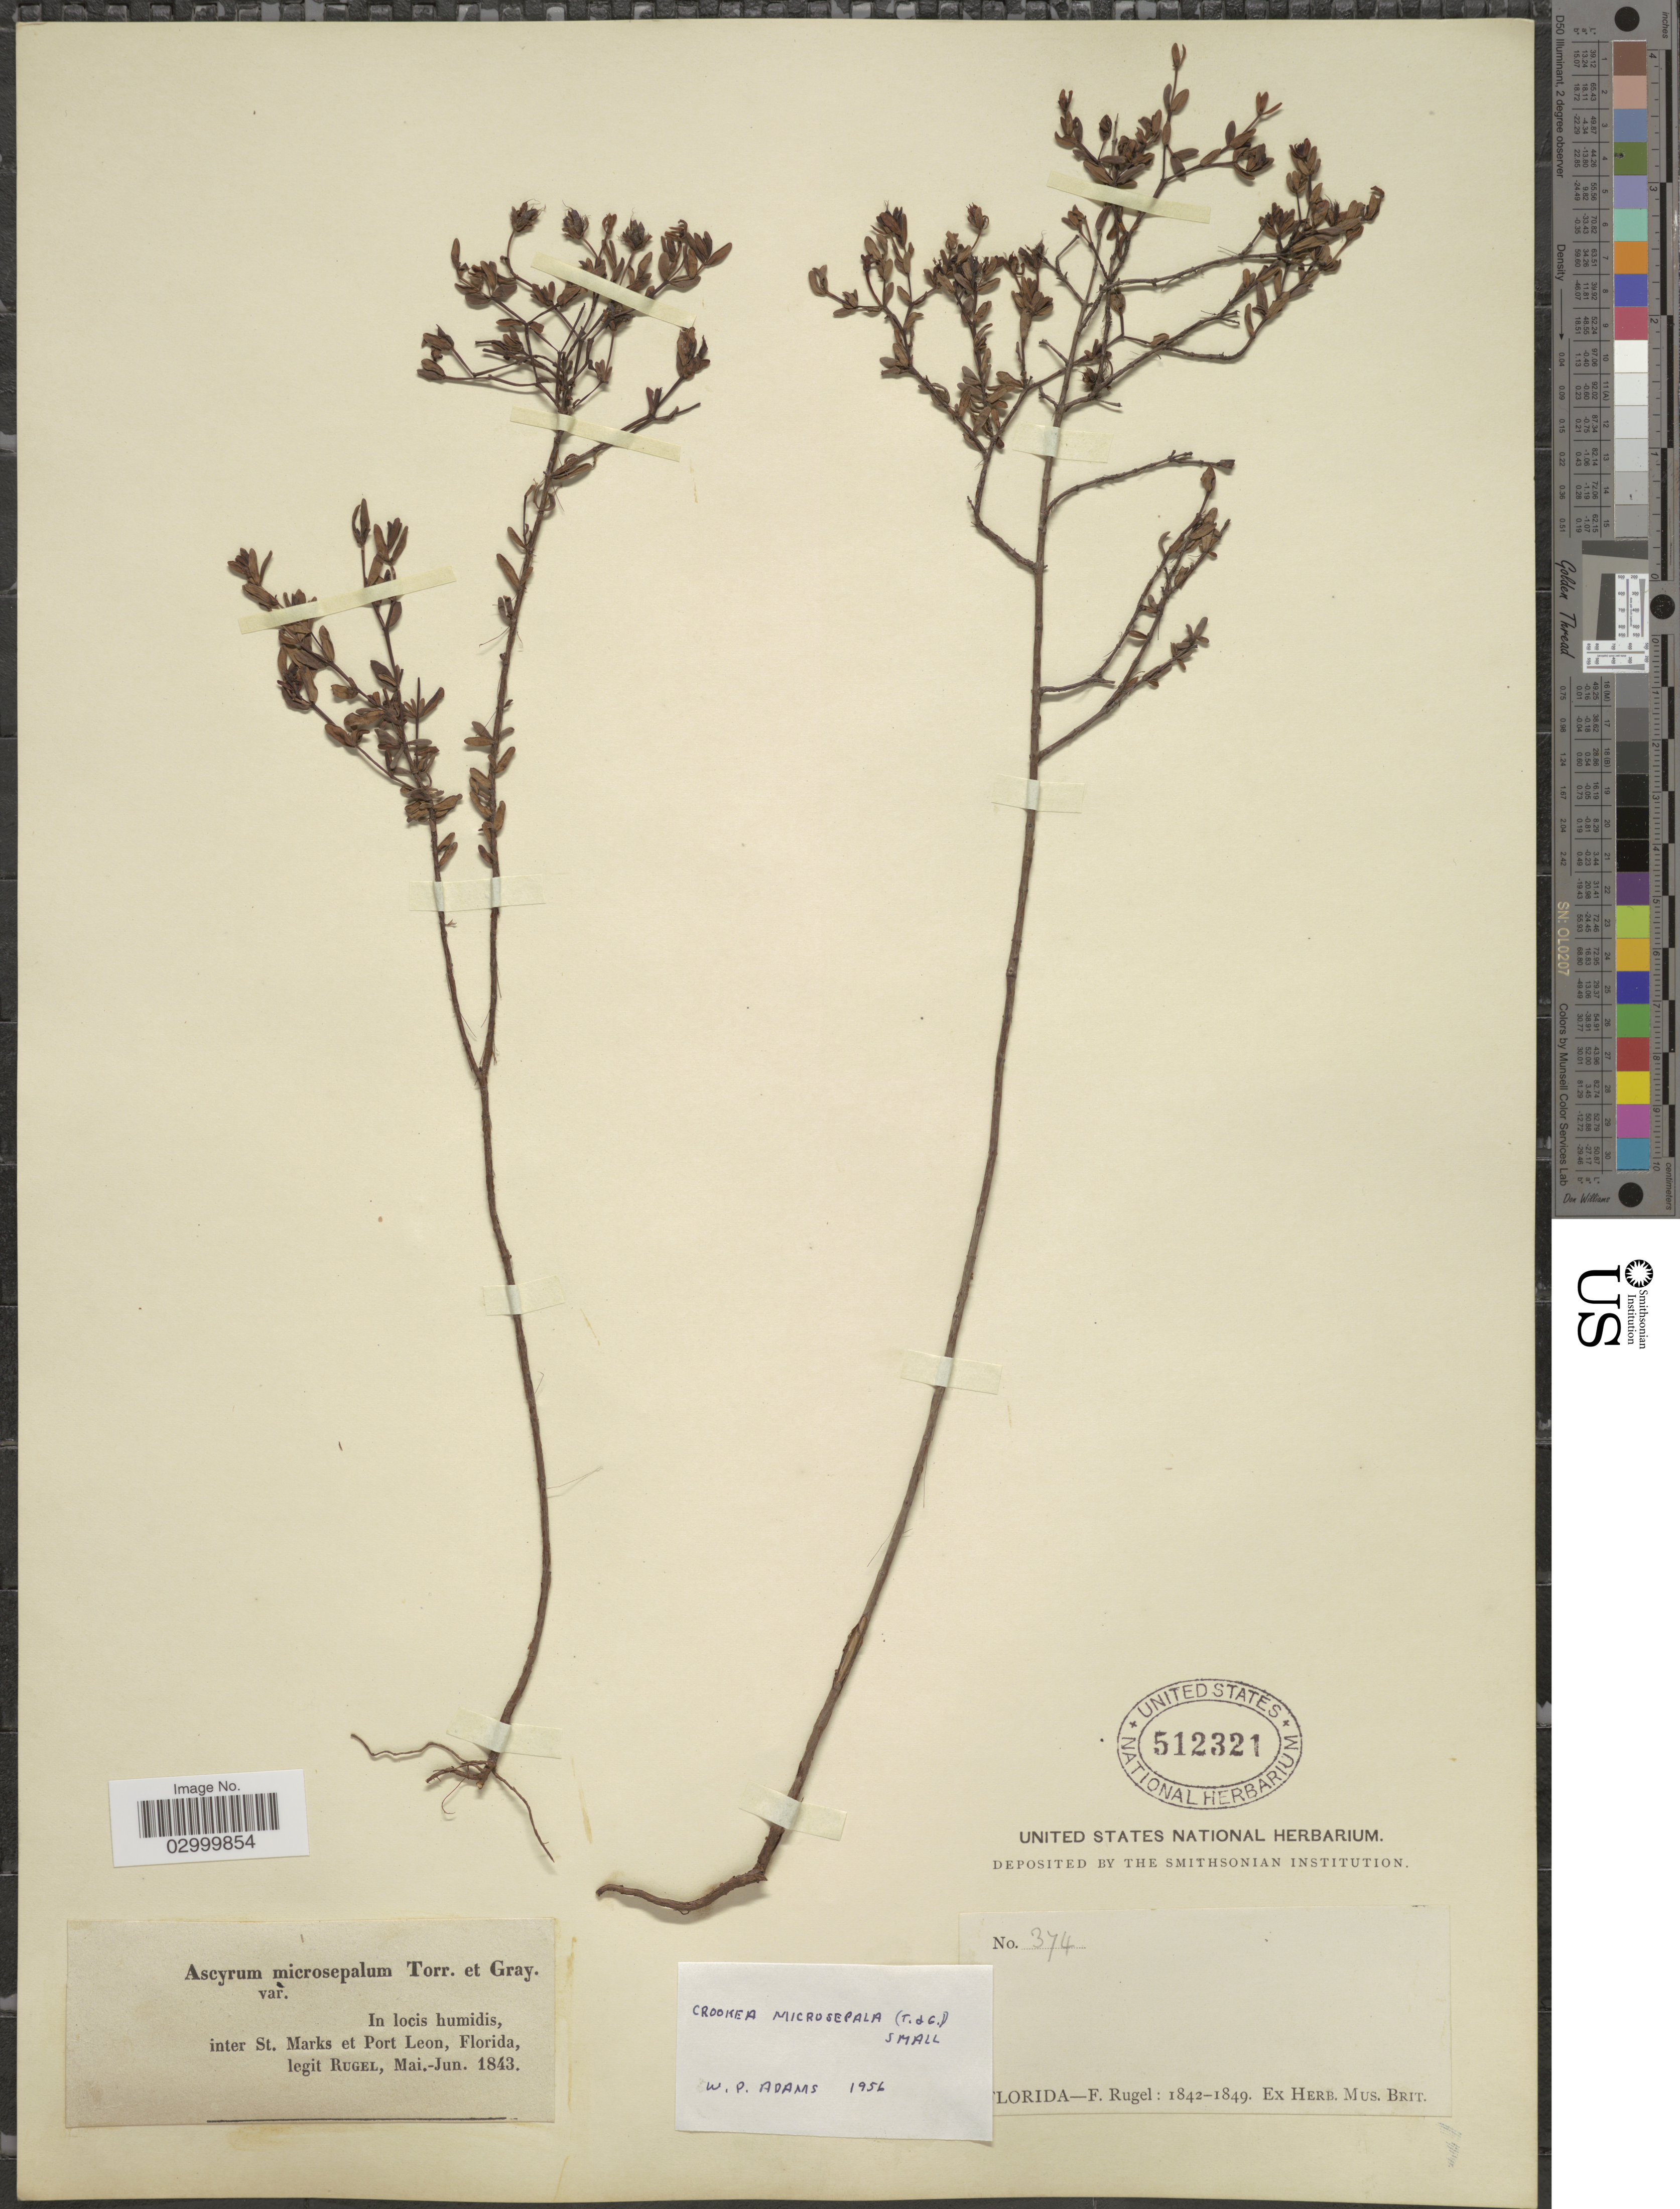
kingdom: Plantae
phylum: Tracheophyta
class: Magnoliopsida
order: Malpighiales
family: Hypericaceae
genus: Hypericum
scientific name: Hypericum microsepalum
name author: (Torr. & A. Gray) A. Gray ex S. Watson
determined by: Strong, Mark T., (BOT), Smithsonian Institution - National Museum of Natural History (UNITED STATES)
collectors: F. Rugel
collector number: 374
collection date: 1843-05/1843-06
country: United States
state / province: Florida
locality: In locis humidis, inter St. Marks et Port Leon, Florida.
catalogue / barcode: US 512321